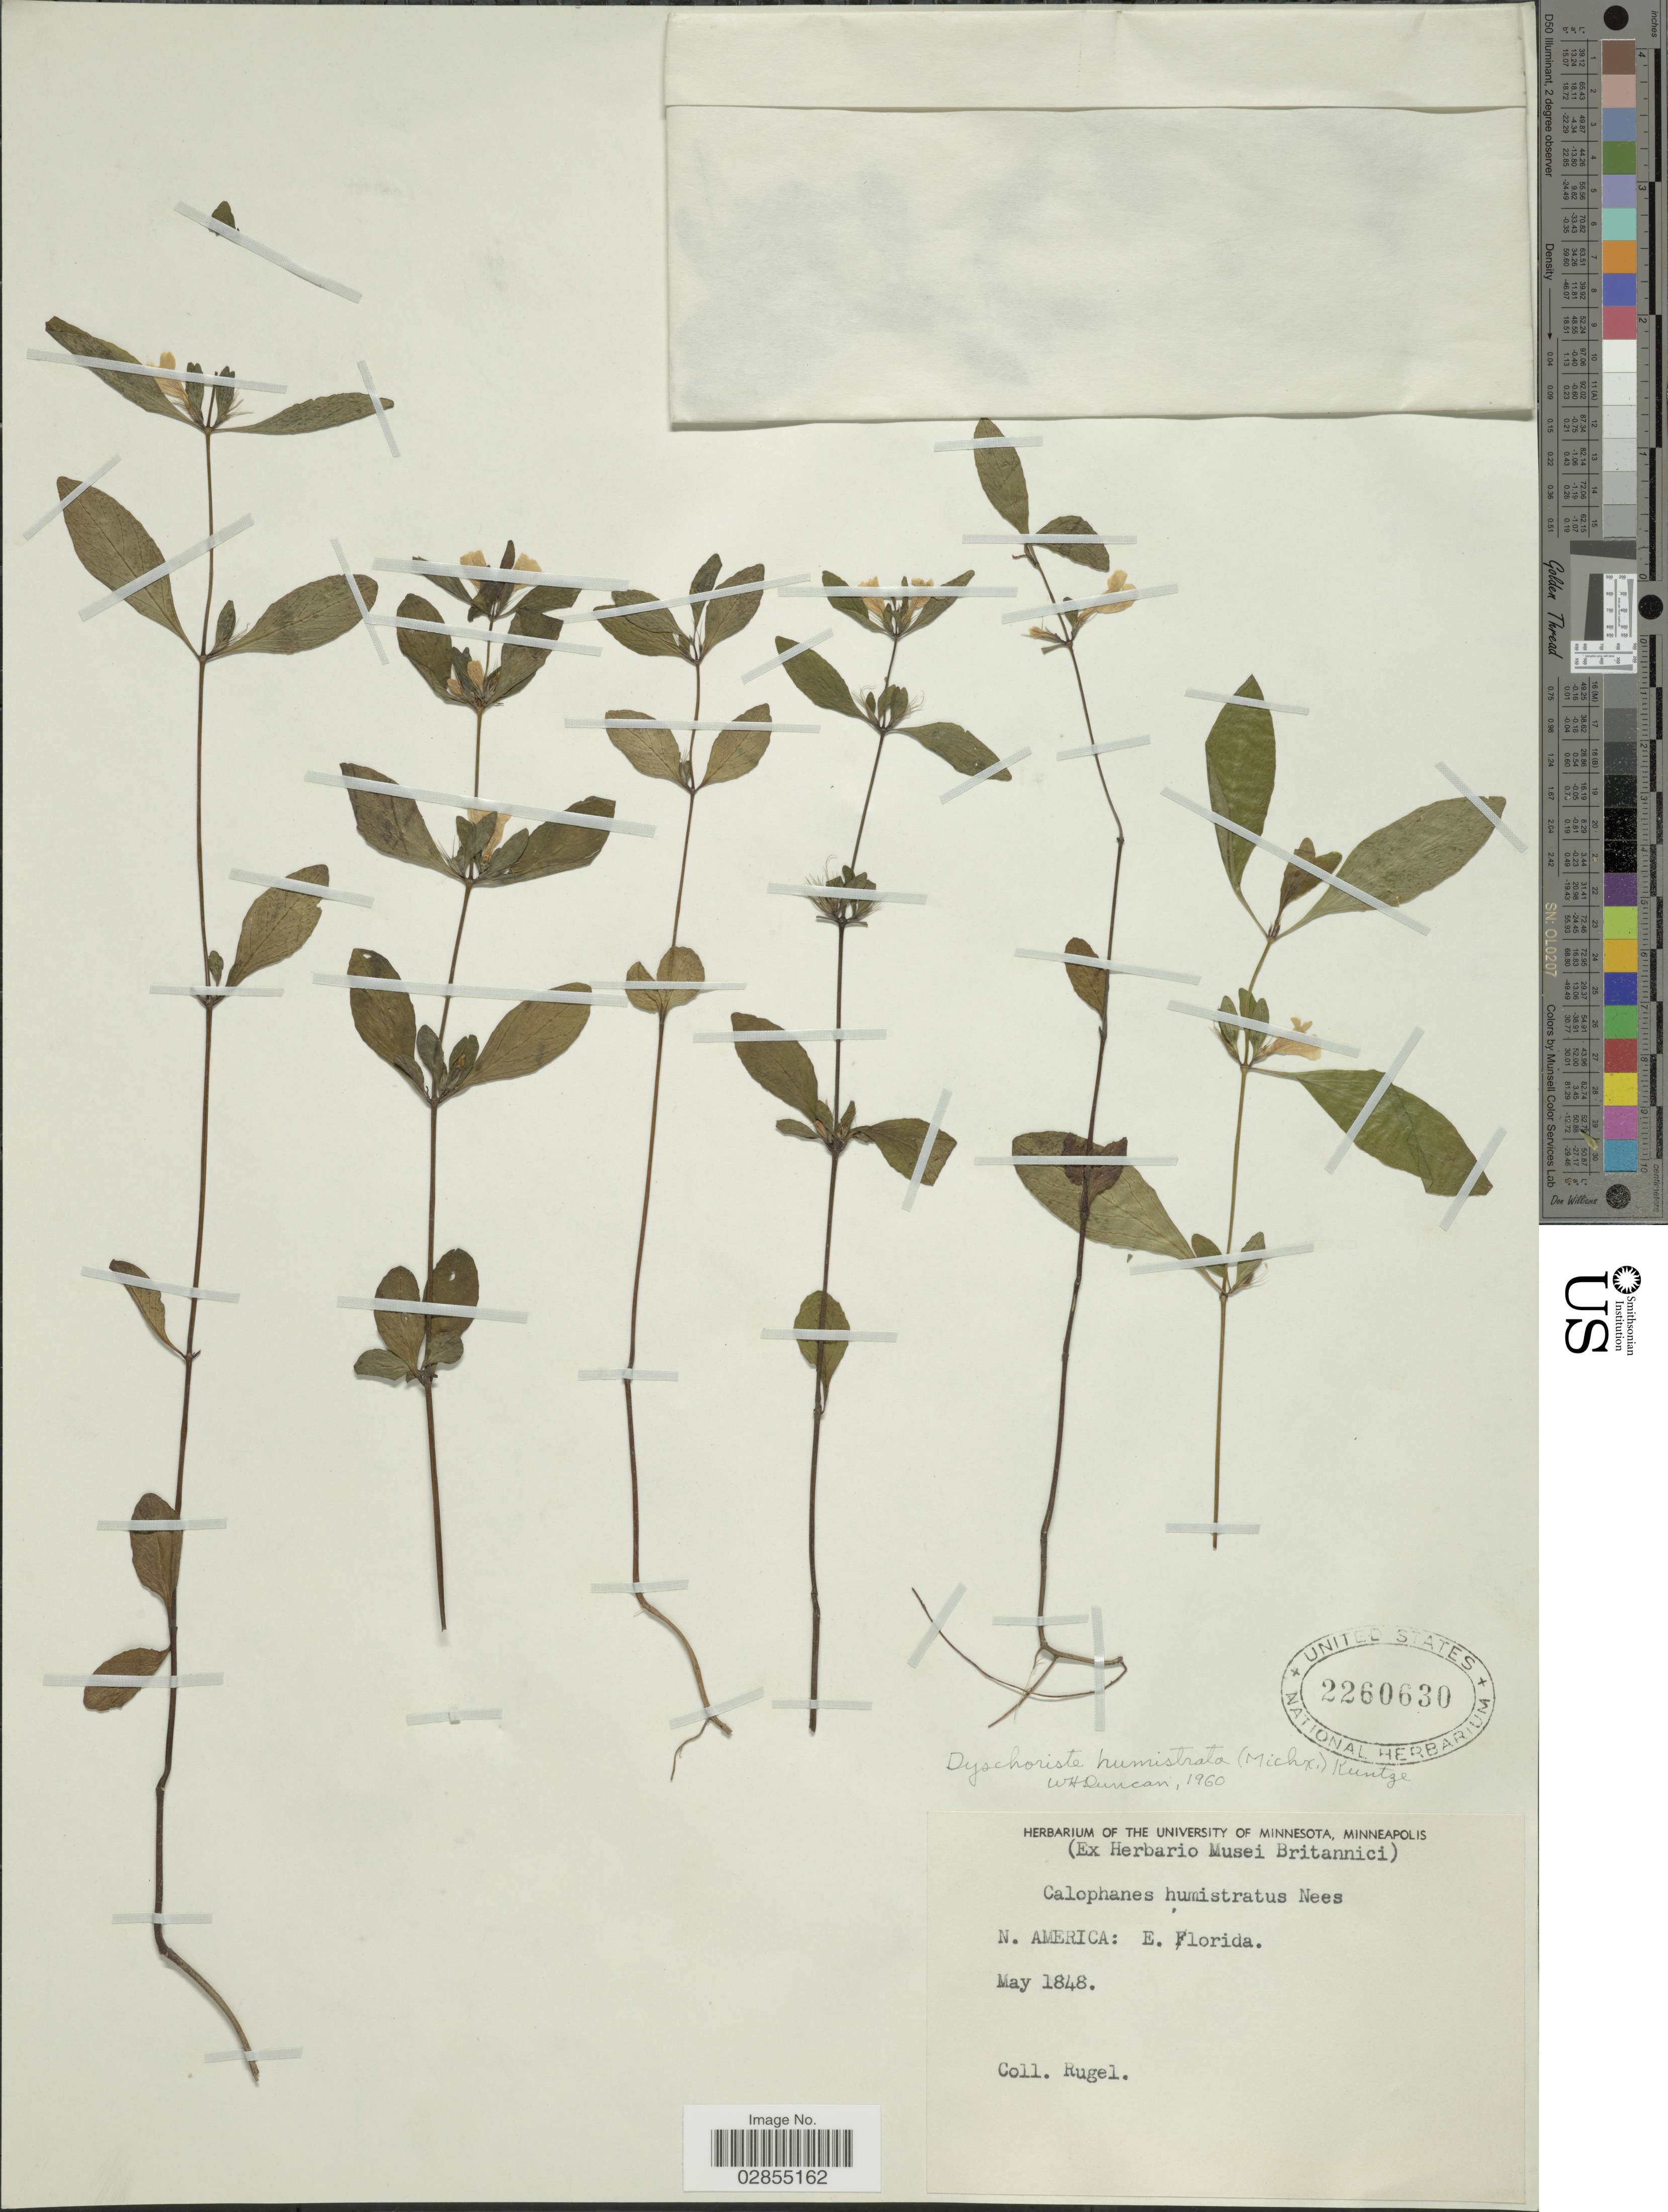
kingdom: Plantae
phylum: Tracheophyta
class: Magnoliopsida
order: Lamiales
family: Acanthaceae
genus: Dyschoriste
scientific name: Dyschoriste humistrata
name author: (Shuttlew. ex Nees) Kuntze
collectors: Rugel, --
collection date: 1848-05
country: United States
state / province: Florida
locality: E. Florida.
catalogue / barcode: US 2260630